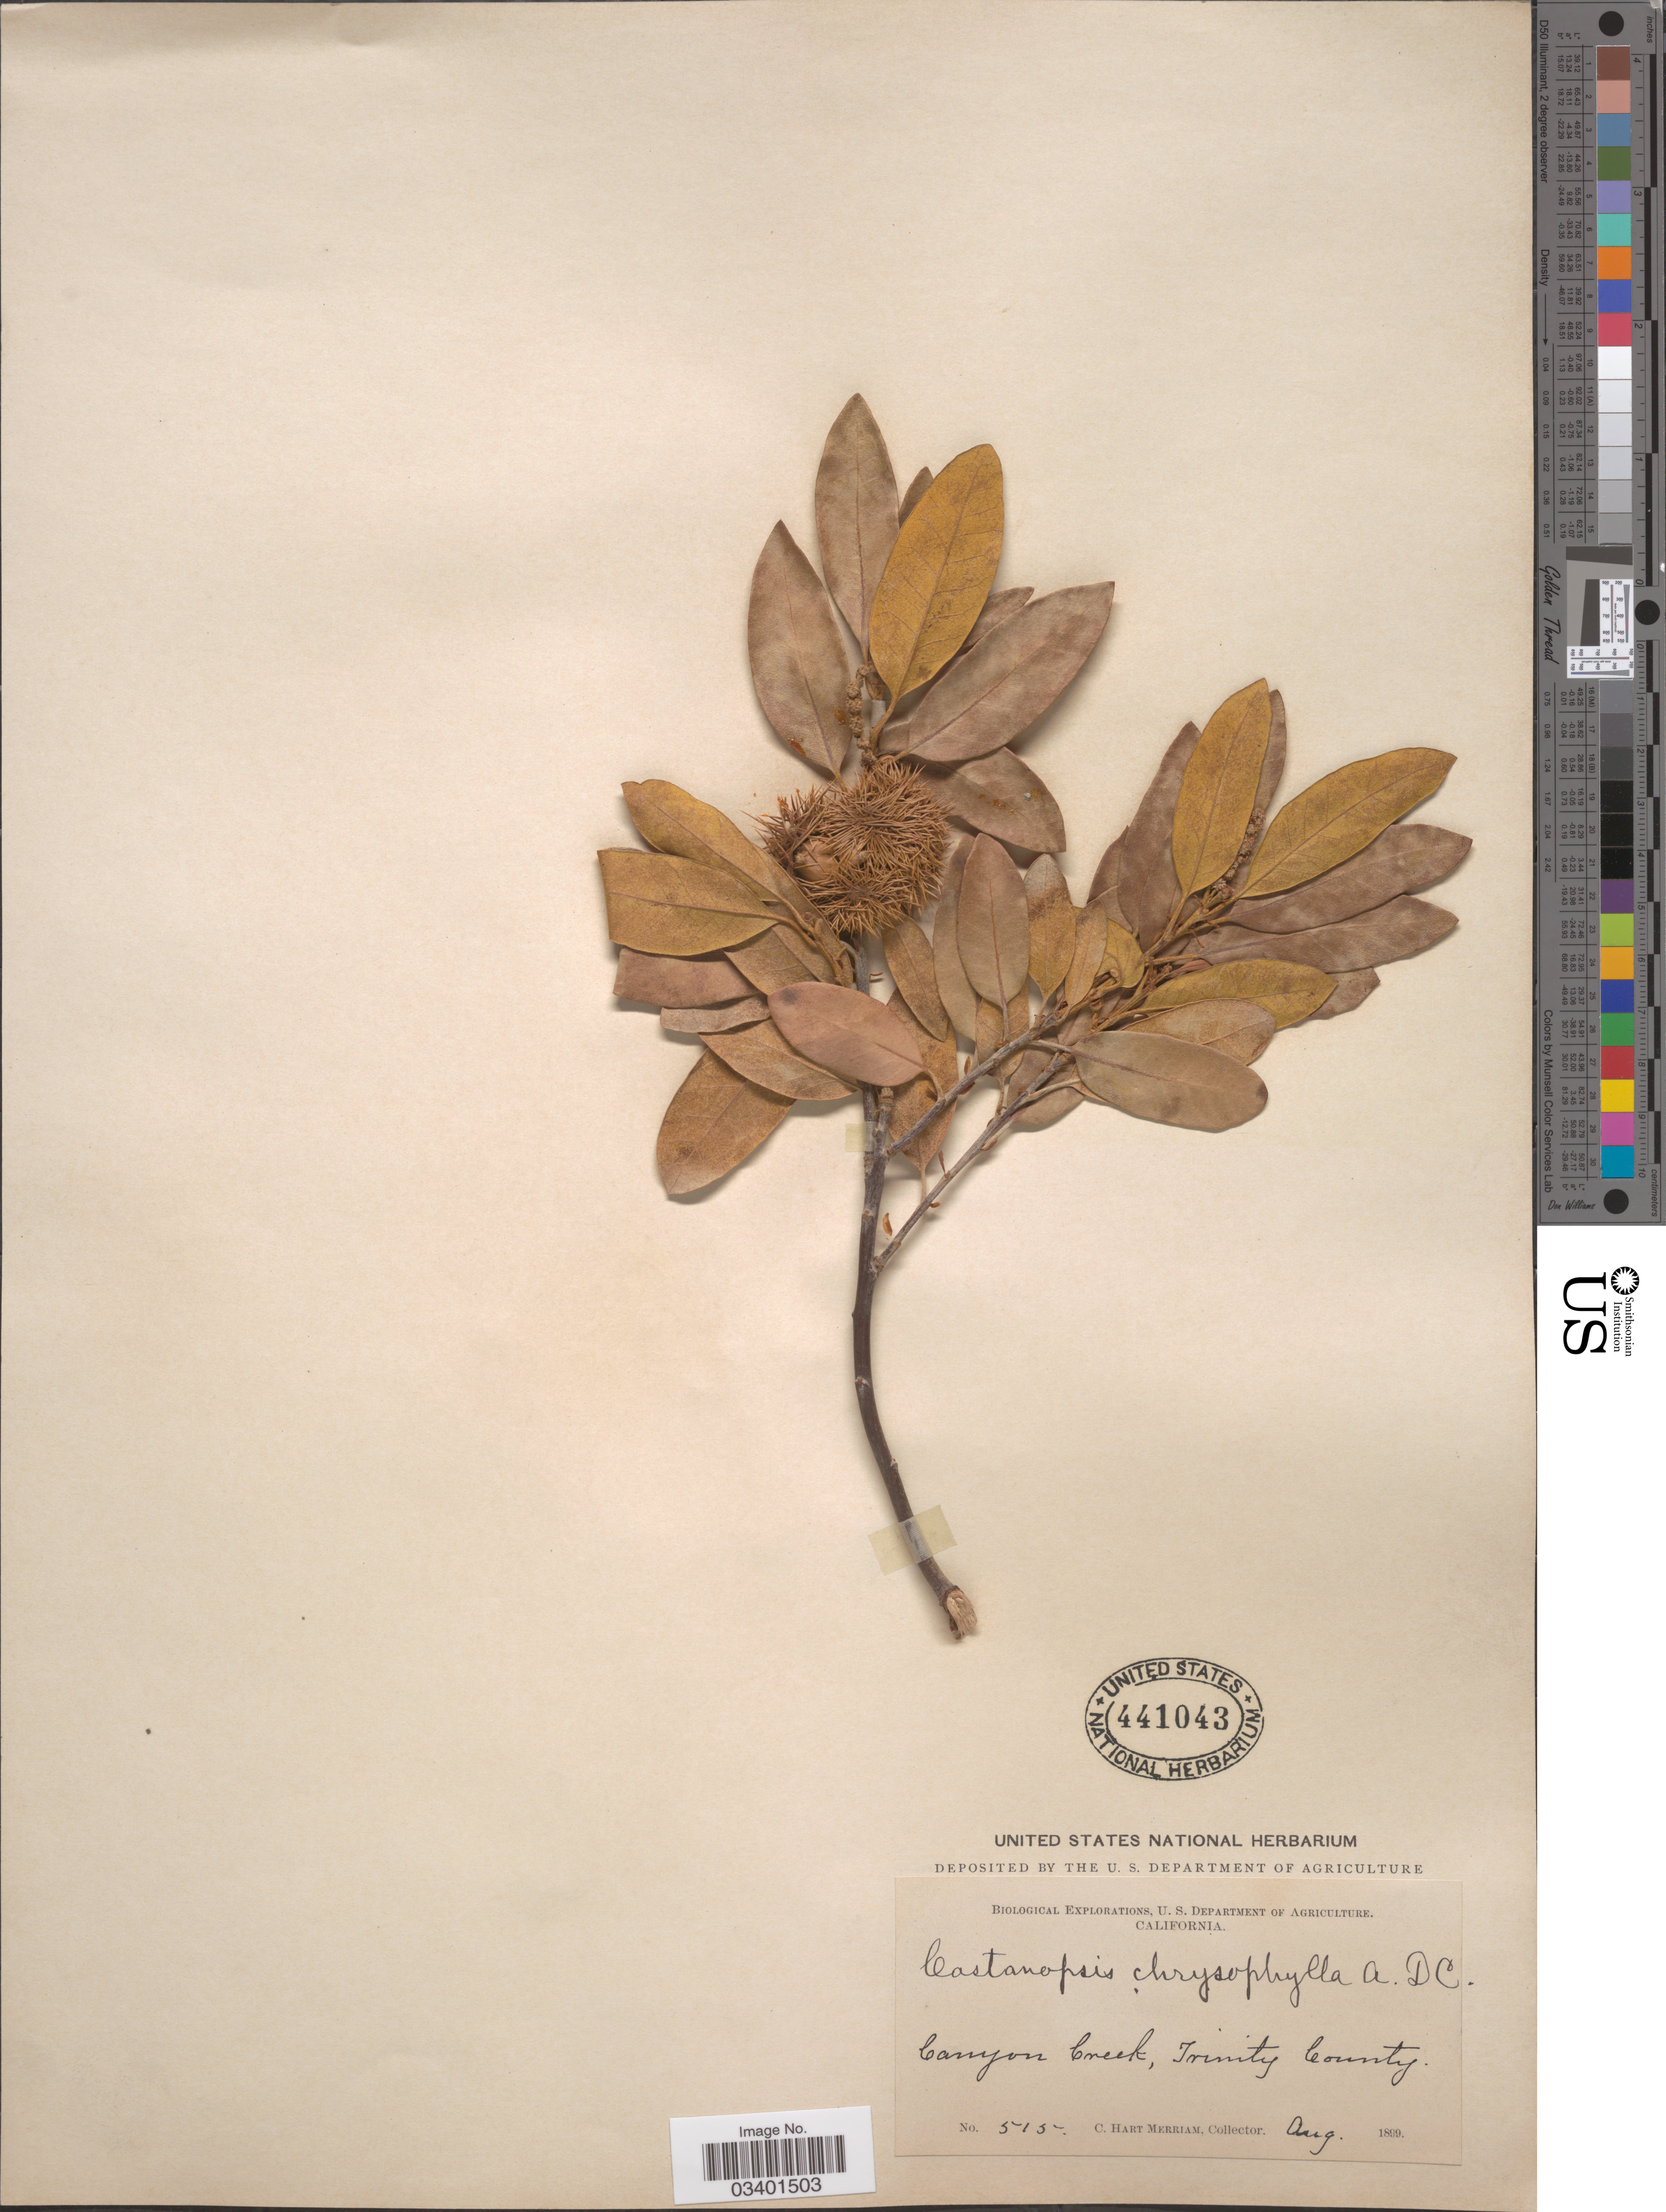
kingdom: Plantae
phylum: Tracheophyta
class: Magnoliopsida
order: Fagales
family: Fagaceae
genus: Chrysolepis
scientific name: Chrysolepis sempervirens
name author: (Kellogg) Hjelmq.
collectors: C. Merriam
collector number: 515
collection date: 1899-08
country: United States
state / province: California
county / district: Trinity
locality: Canyon Creek, Trinity County.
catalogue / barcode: US 441043